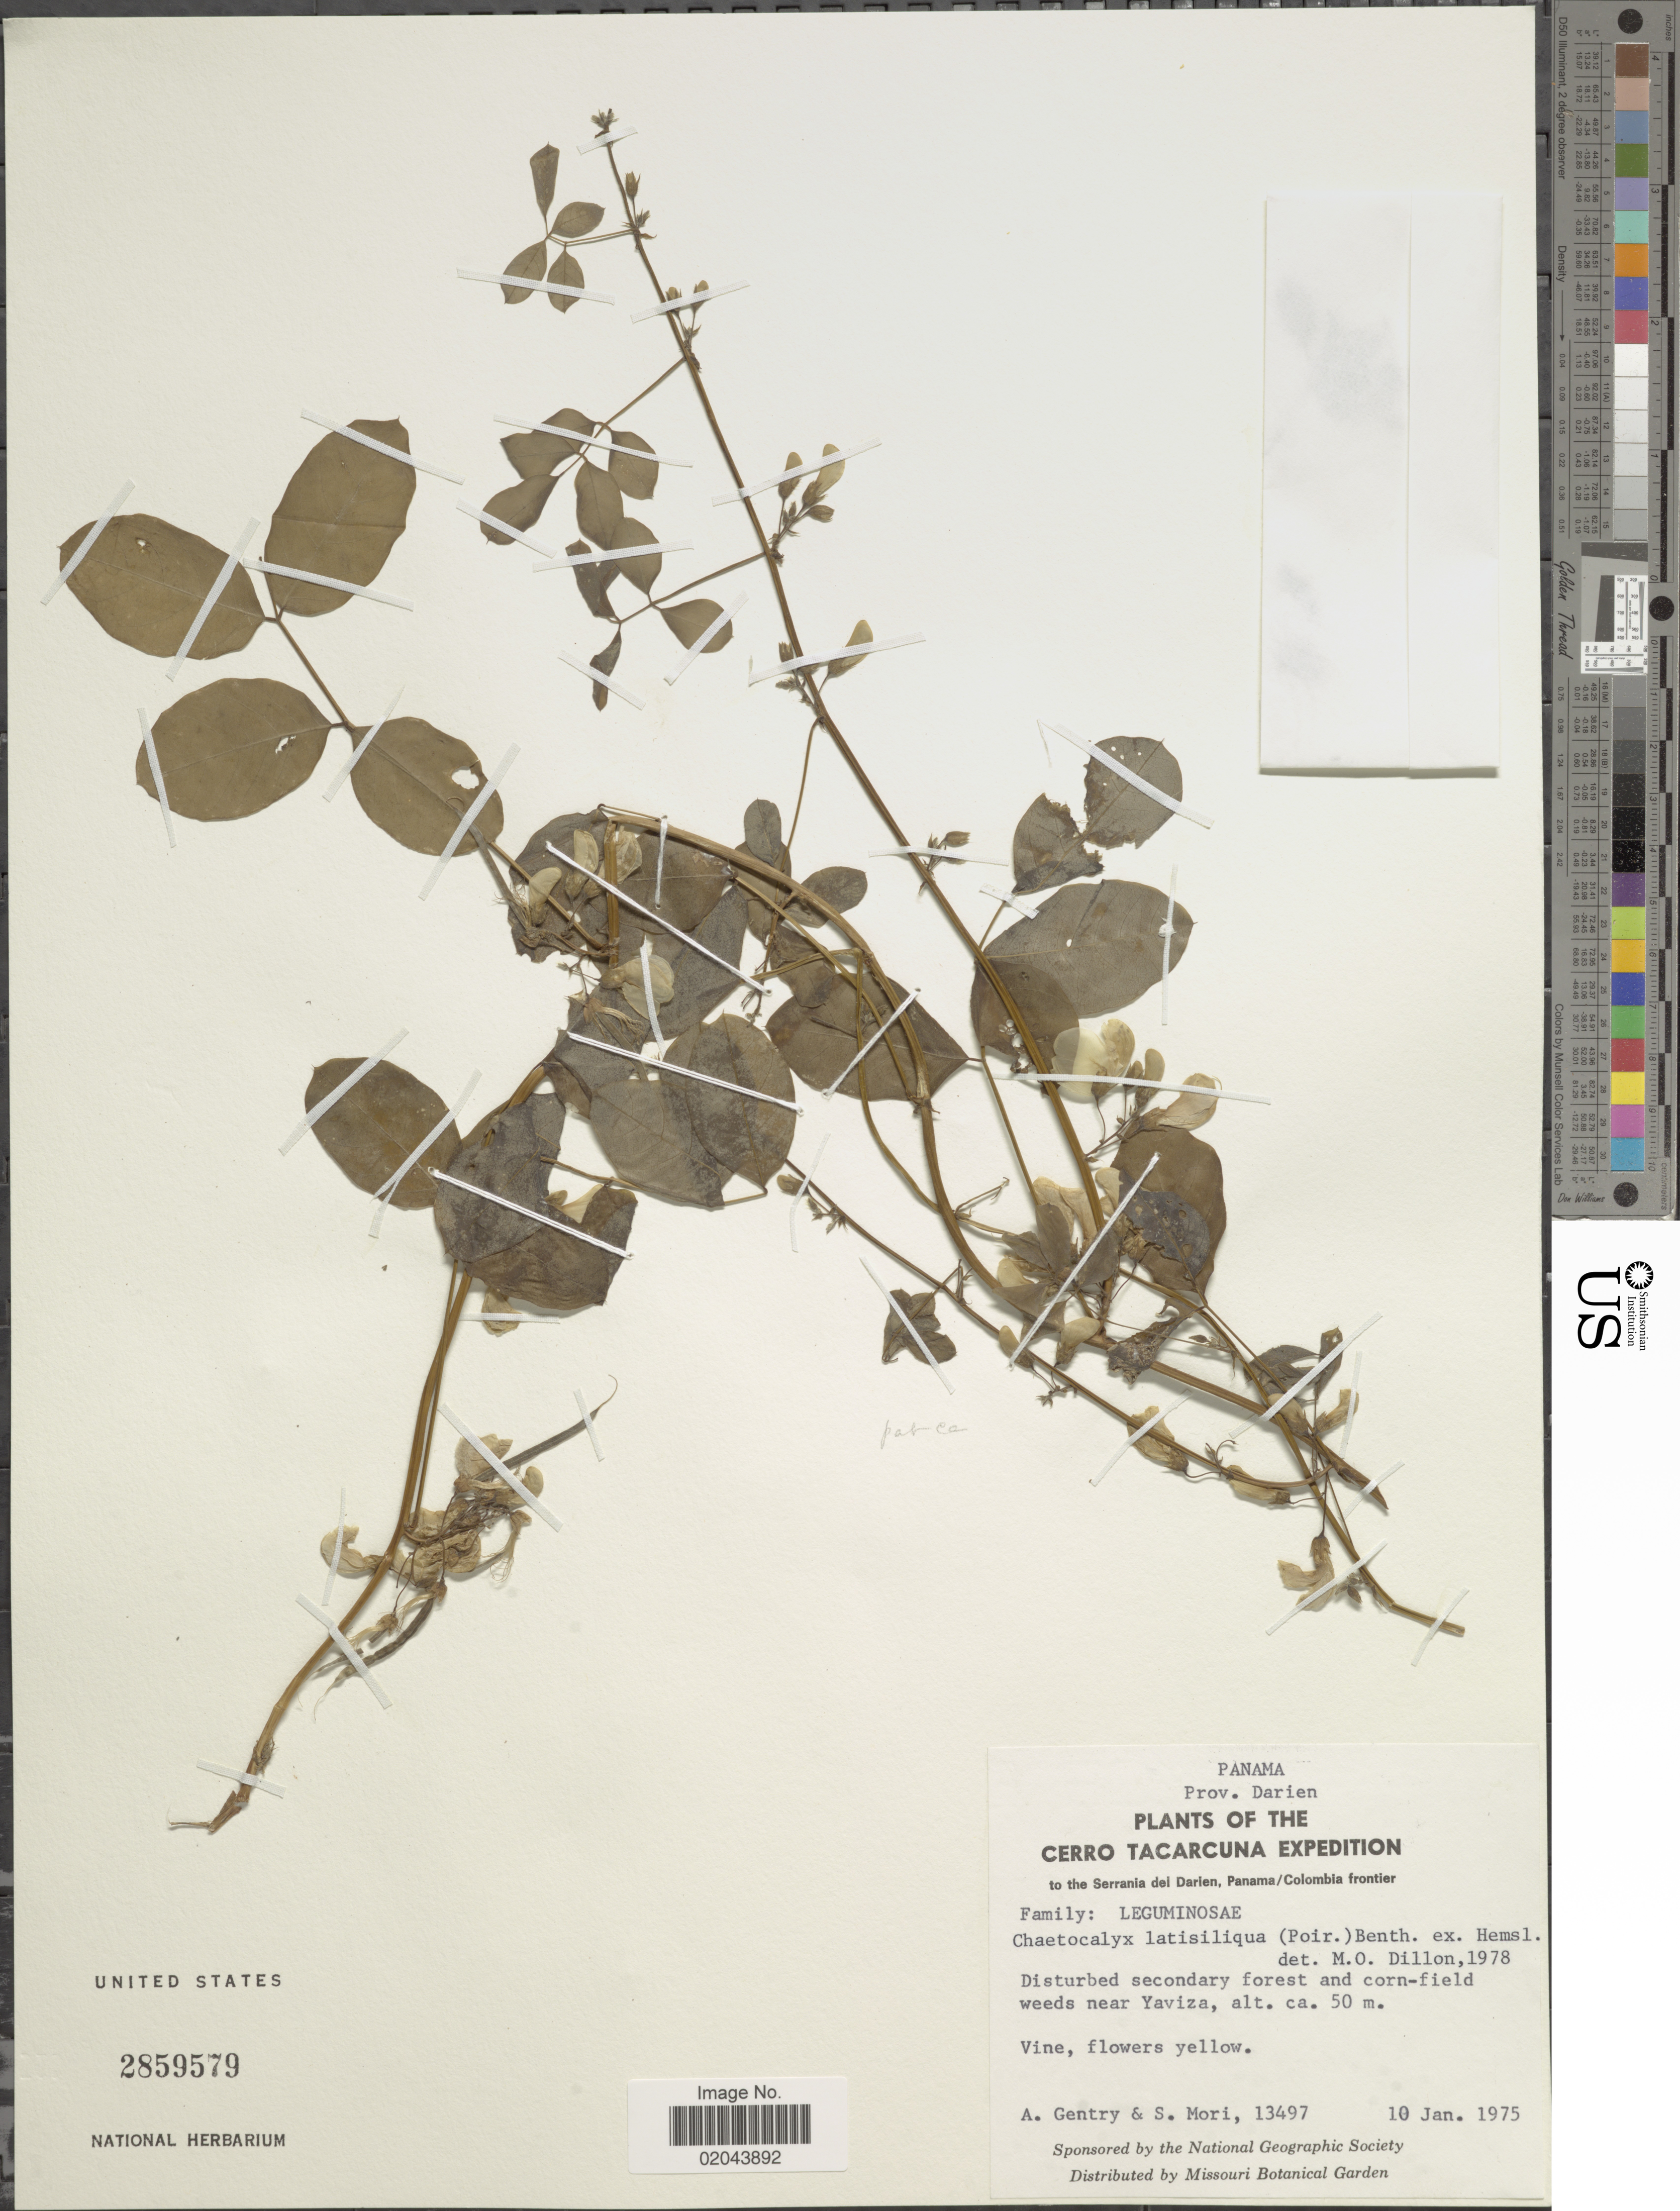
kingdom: Plantae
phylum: Tracheophyta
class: Magnoliopsida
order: Fabales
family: Fabaceae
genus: Chaetocalyx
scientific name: Chaetocalyx latisiliqua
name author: (Poir.) Benth. ex Hemsl.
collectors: A. H. Gentry & S. Mori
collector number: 13497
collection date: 1975-01-10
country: Panama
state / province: Darién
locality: Disturbed secondary forest and corn-field weeds near Yaviza.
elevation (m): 50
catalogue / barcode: US 2859579